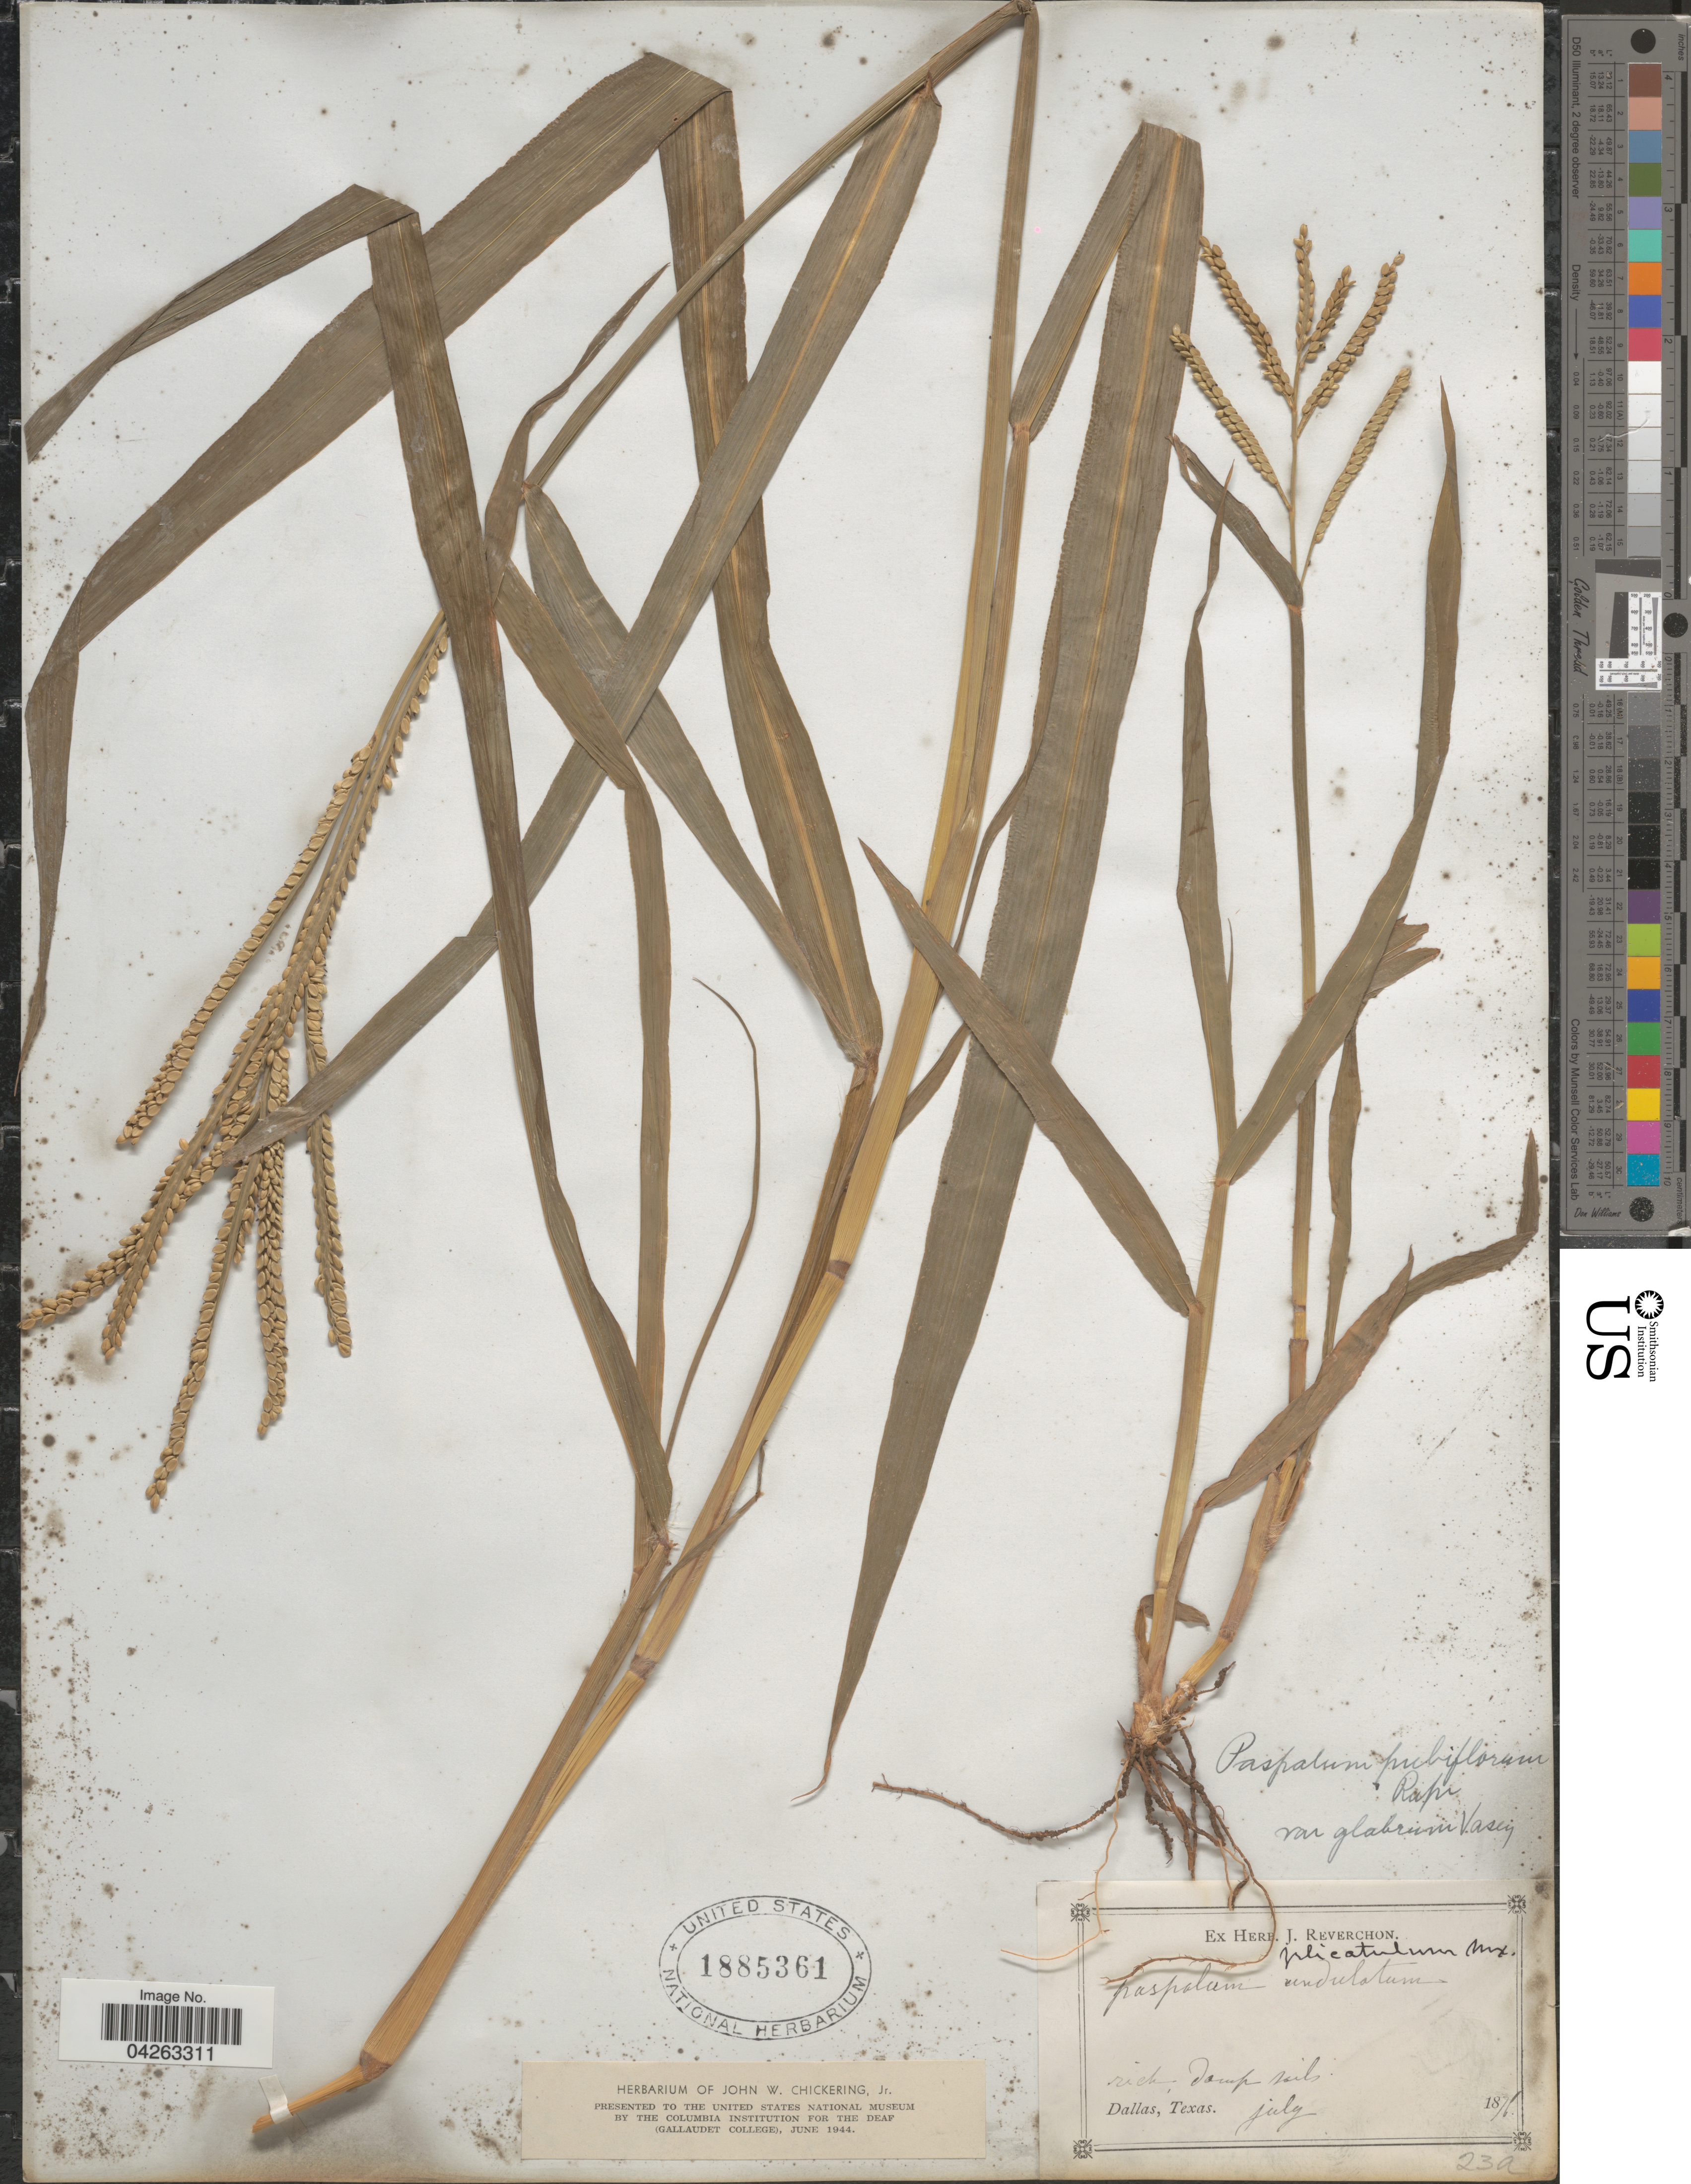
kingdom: Plantae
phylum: Tracheophyta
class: Liliopsida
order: Poales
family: Poaceae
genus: Paspalum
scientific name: Paspalum pubiflorum var. glabrum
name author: Vasey ex Scribn.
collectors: ex herb. J. Reverchon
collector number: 23a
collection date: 1876-07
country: United States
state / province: Texas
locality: Dallas.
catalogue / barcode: US 1885361